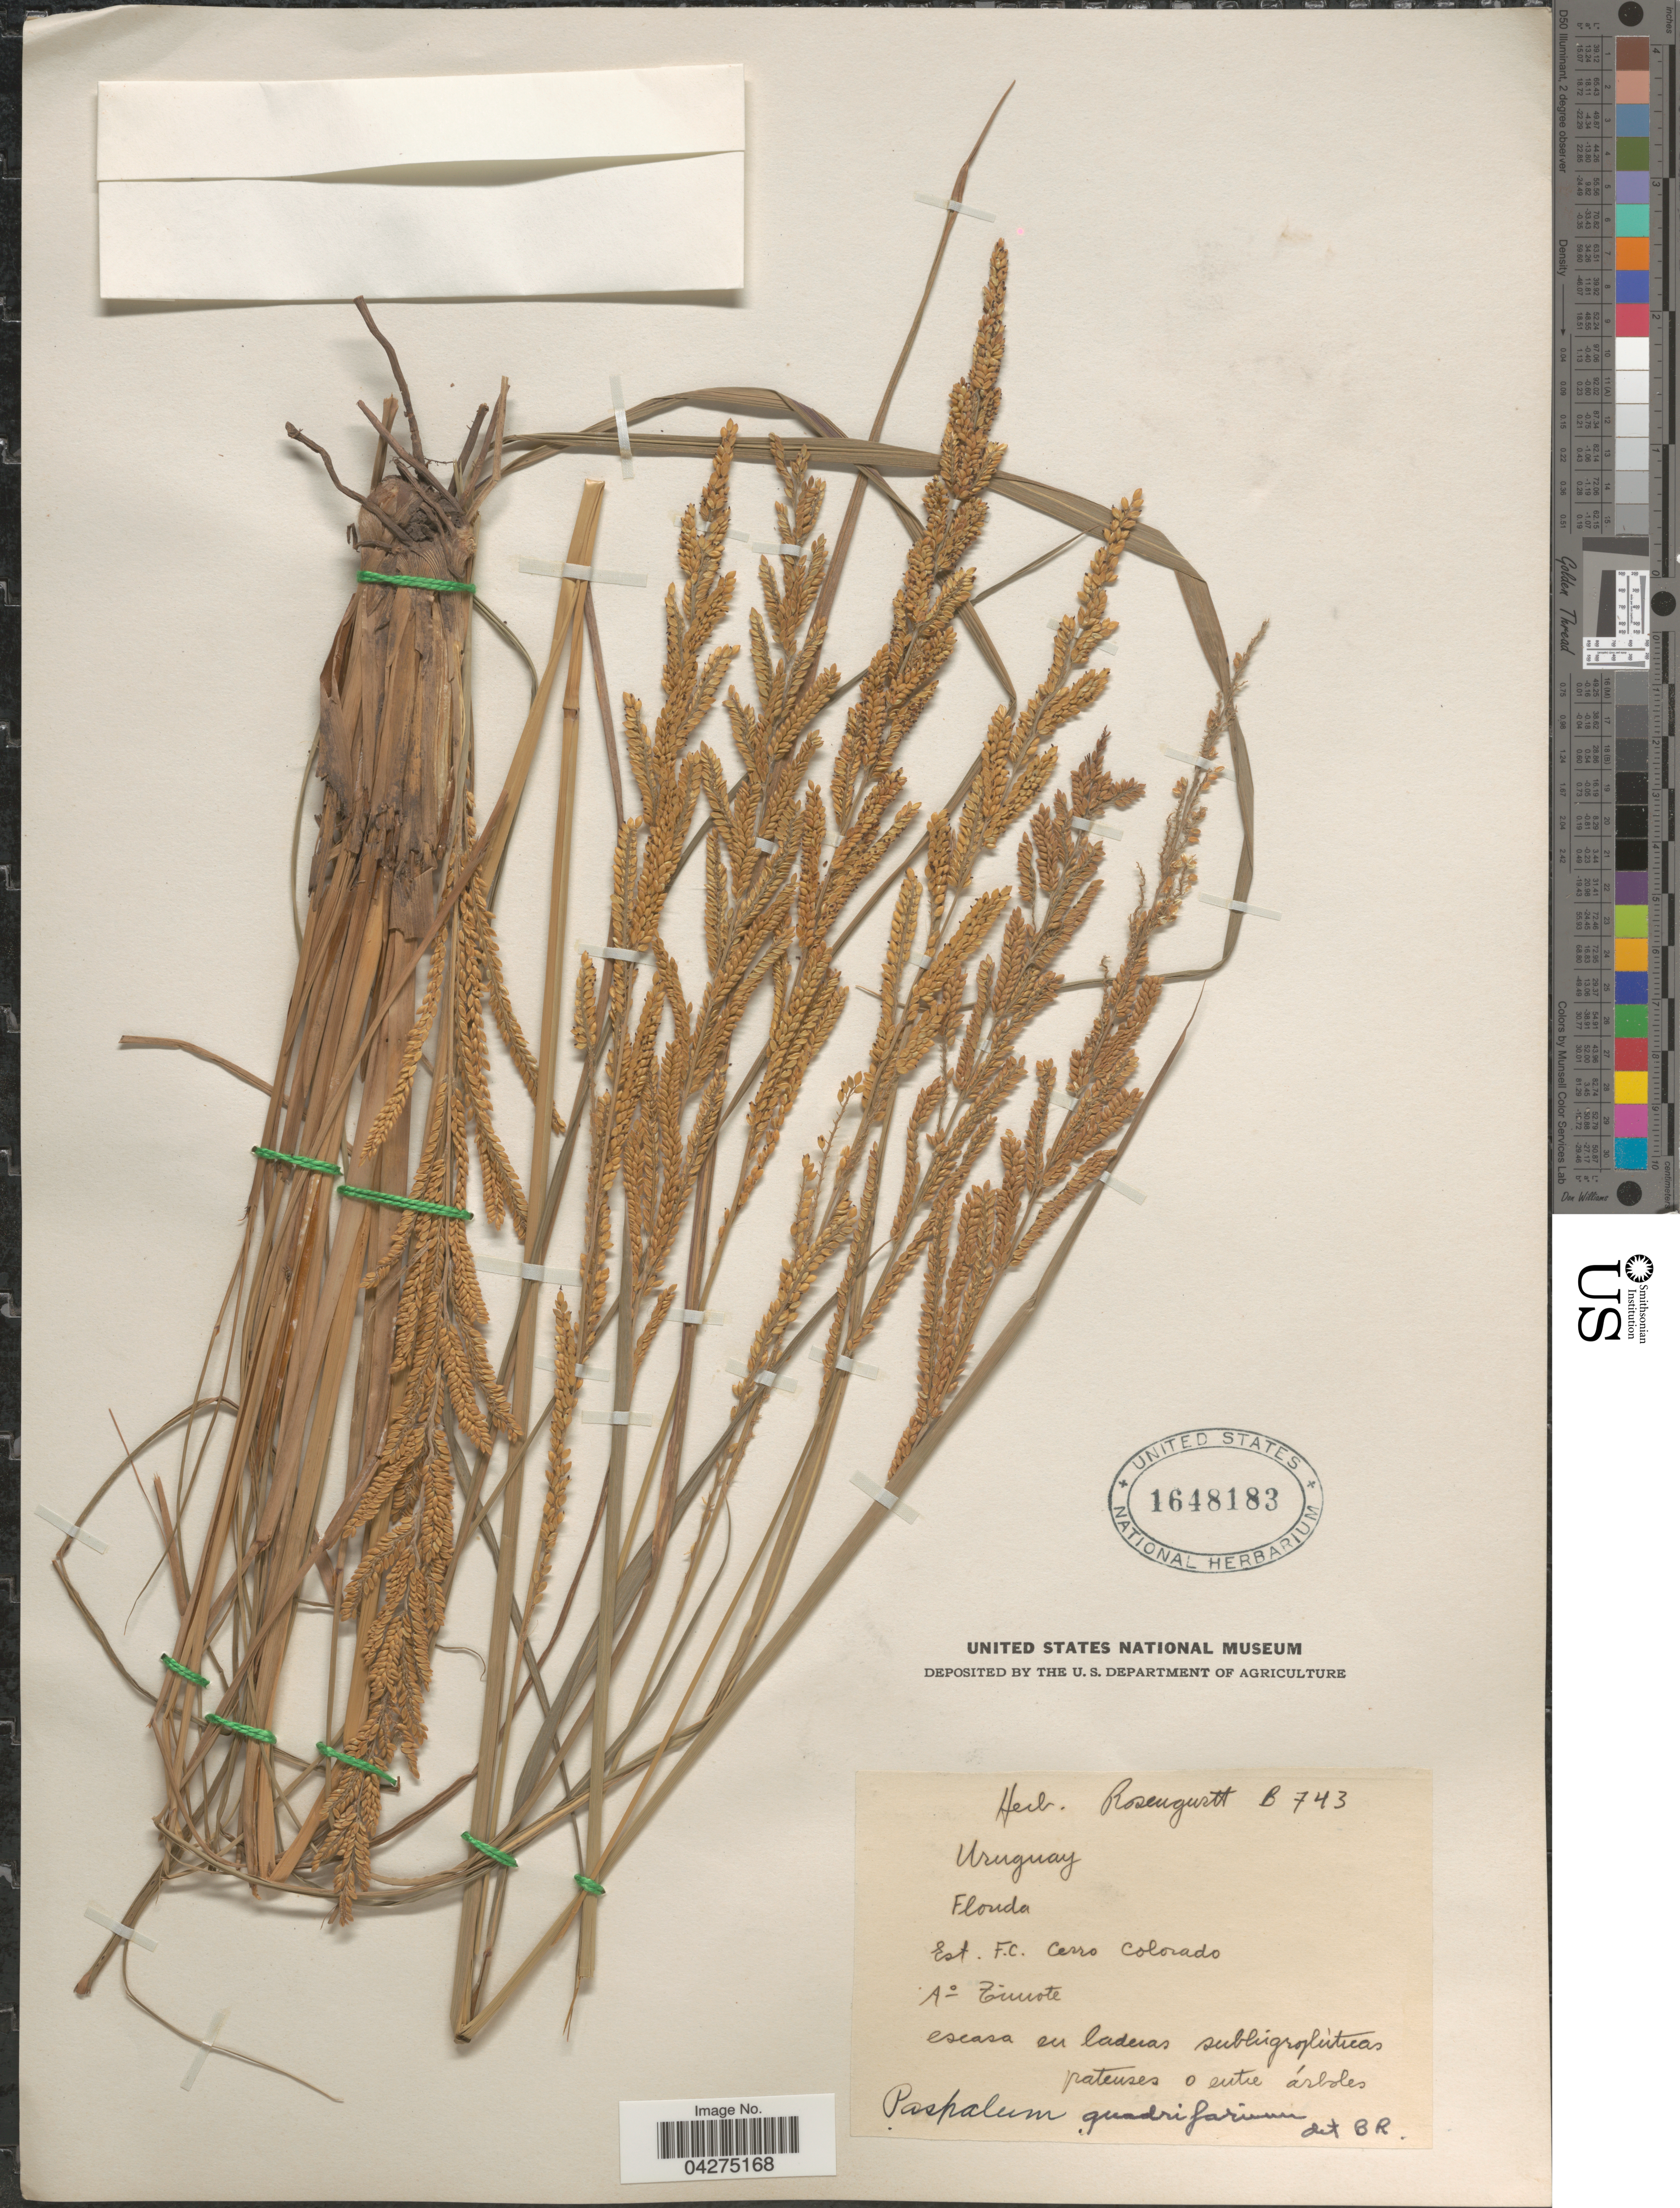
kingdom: Plantae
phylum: Tracheophyta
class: Liliopsida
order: Poales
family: Poaceae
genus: Paspalum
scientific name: Paspalum quadrifarium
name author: Lam.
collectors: ex herb. Rosengurtt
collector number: B743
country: Uruguay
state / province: Florida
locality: Est. F.C. Cerro Colorado. A° Timote.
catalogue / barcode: US 1648183